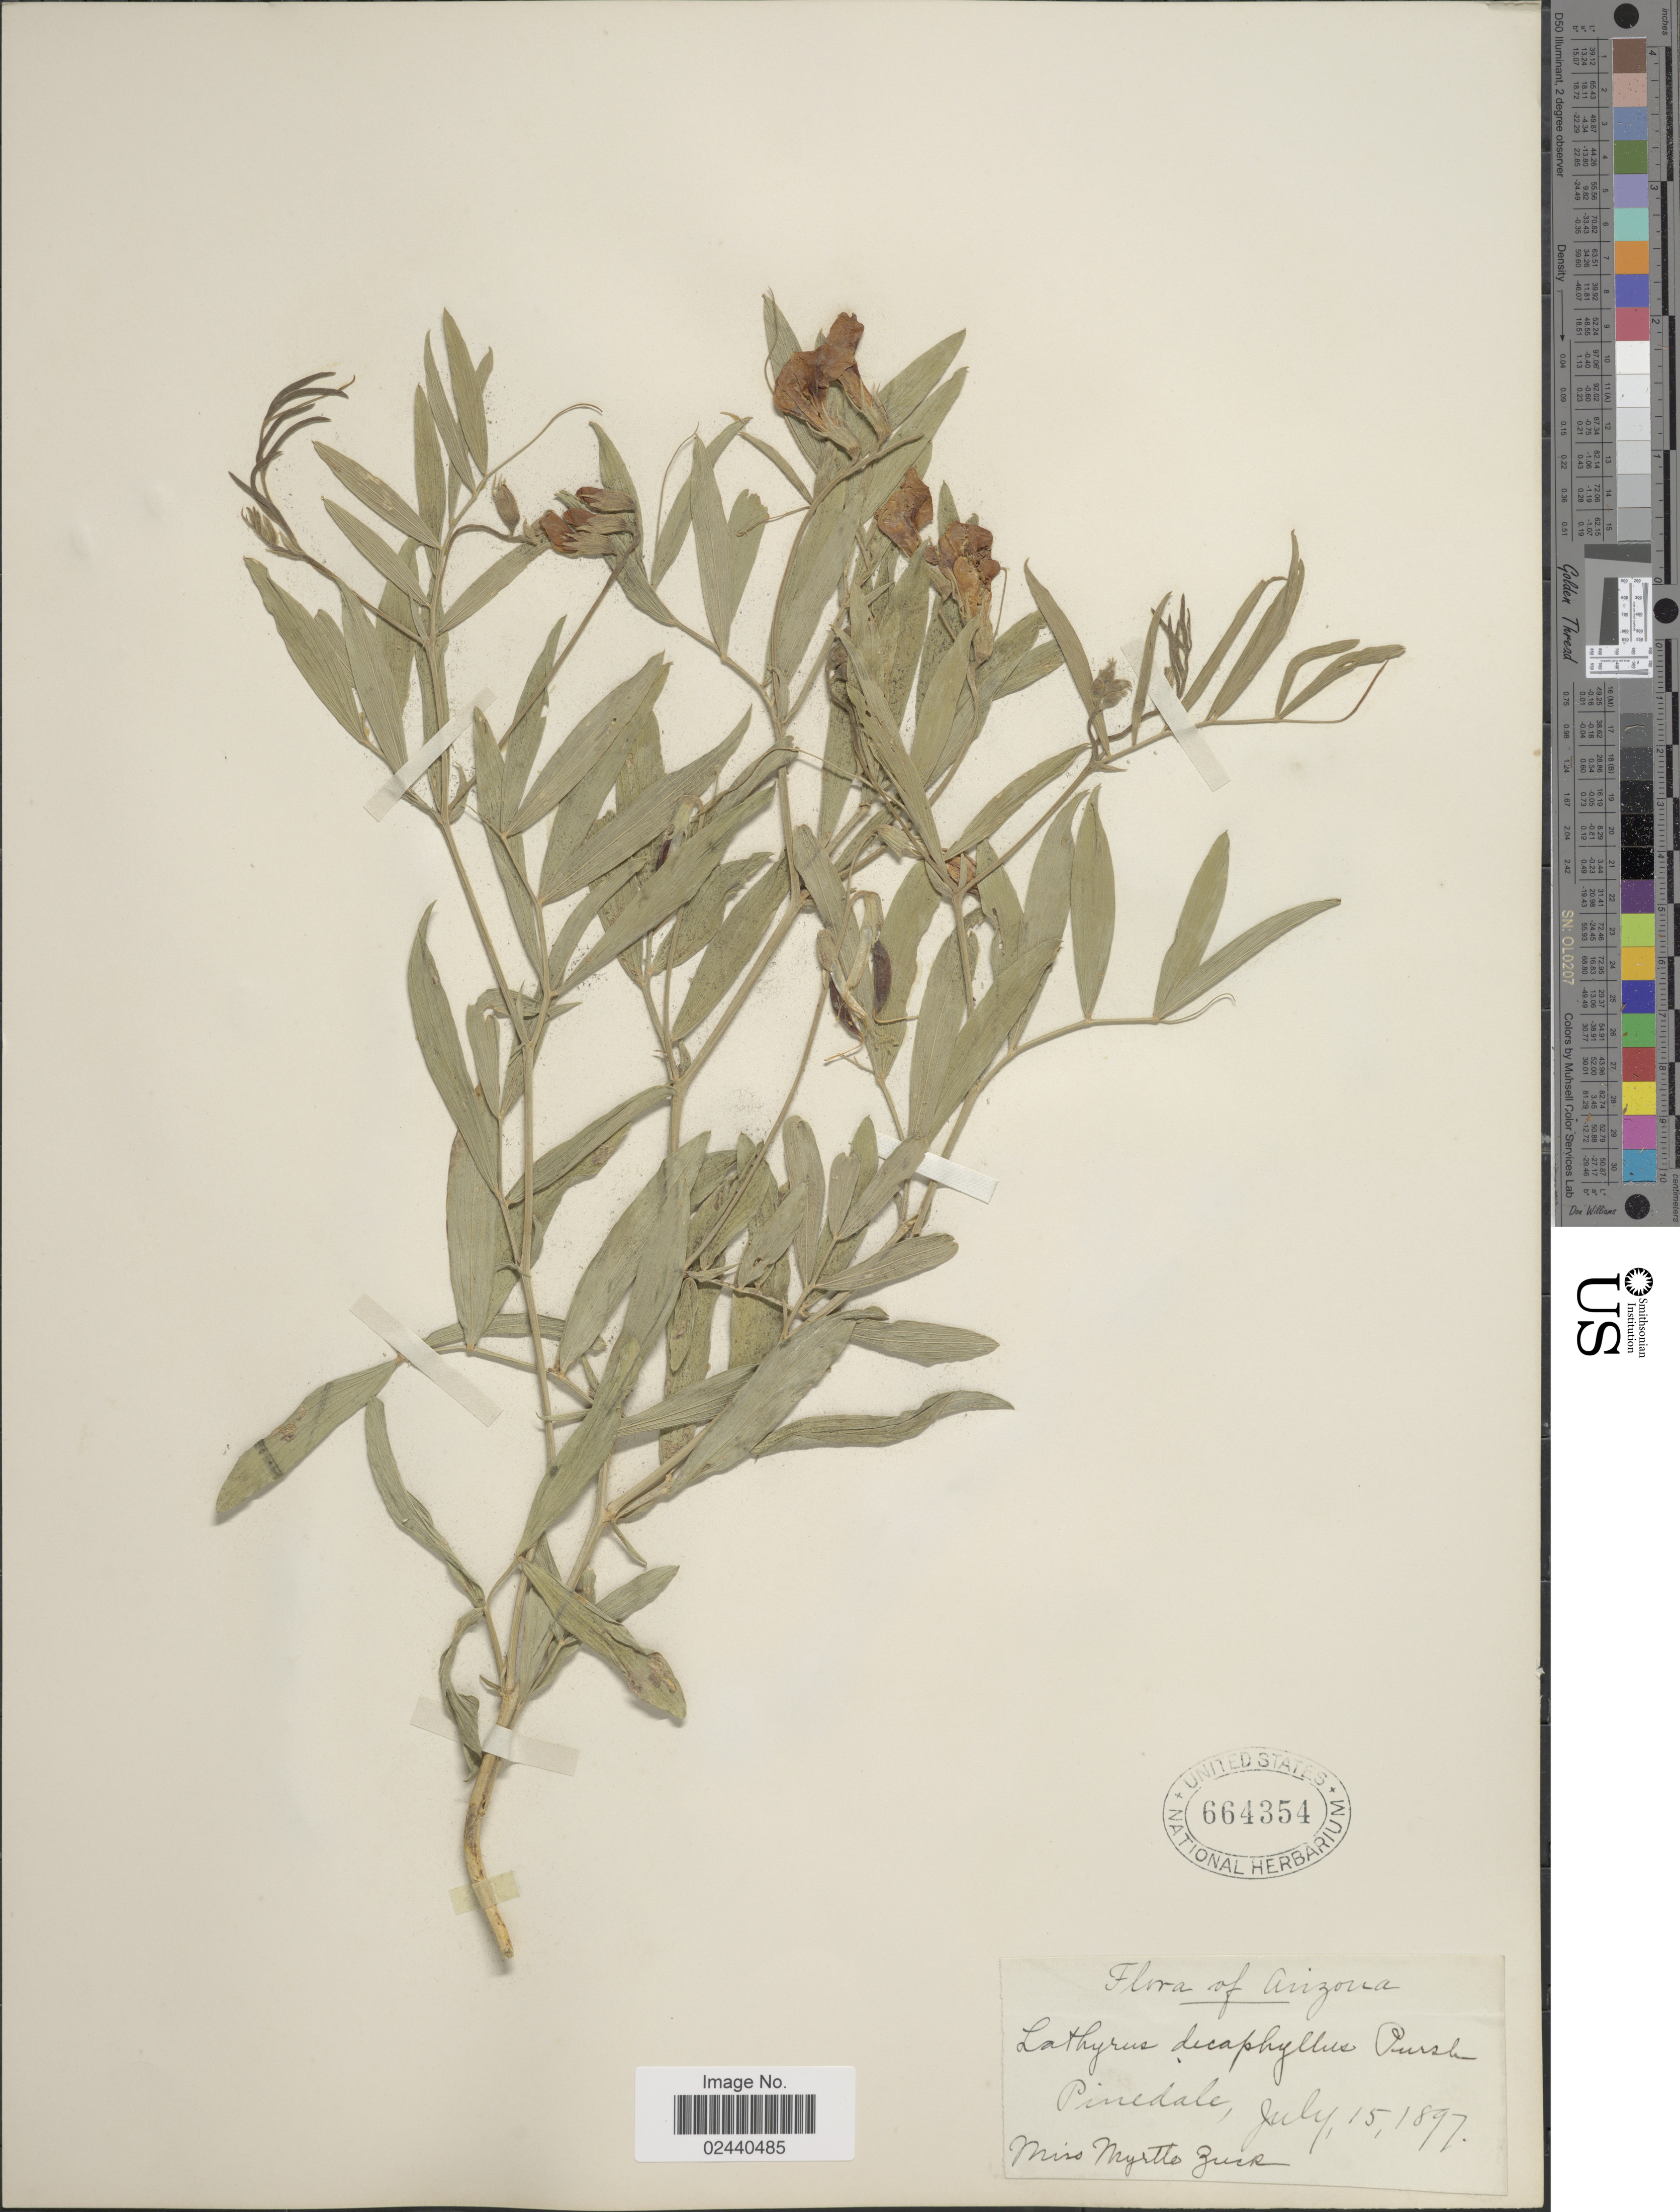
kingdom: Plantae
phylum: Tracheophyta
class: Magnoliopsida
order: Fabales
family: Fabaceae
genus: Lathyrus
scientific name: Lathyrus eucosmus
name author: Butters & H. St. John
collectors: M. Zuck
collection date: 1897-07-15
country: United States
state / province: Arizona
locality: Pinedale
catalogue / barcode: US 664354